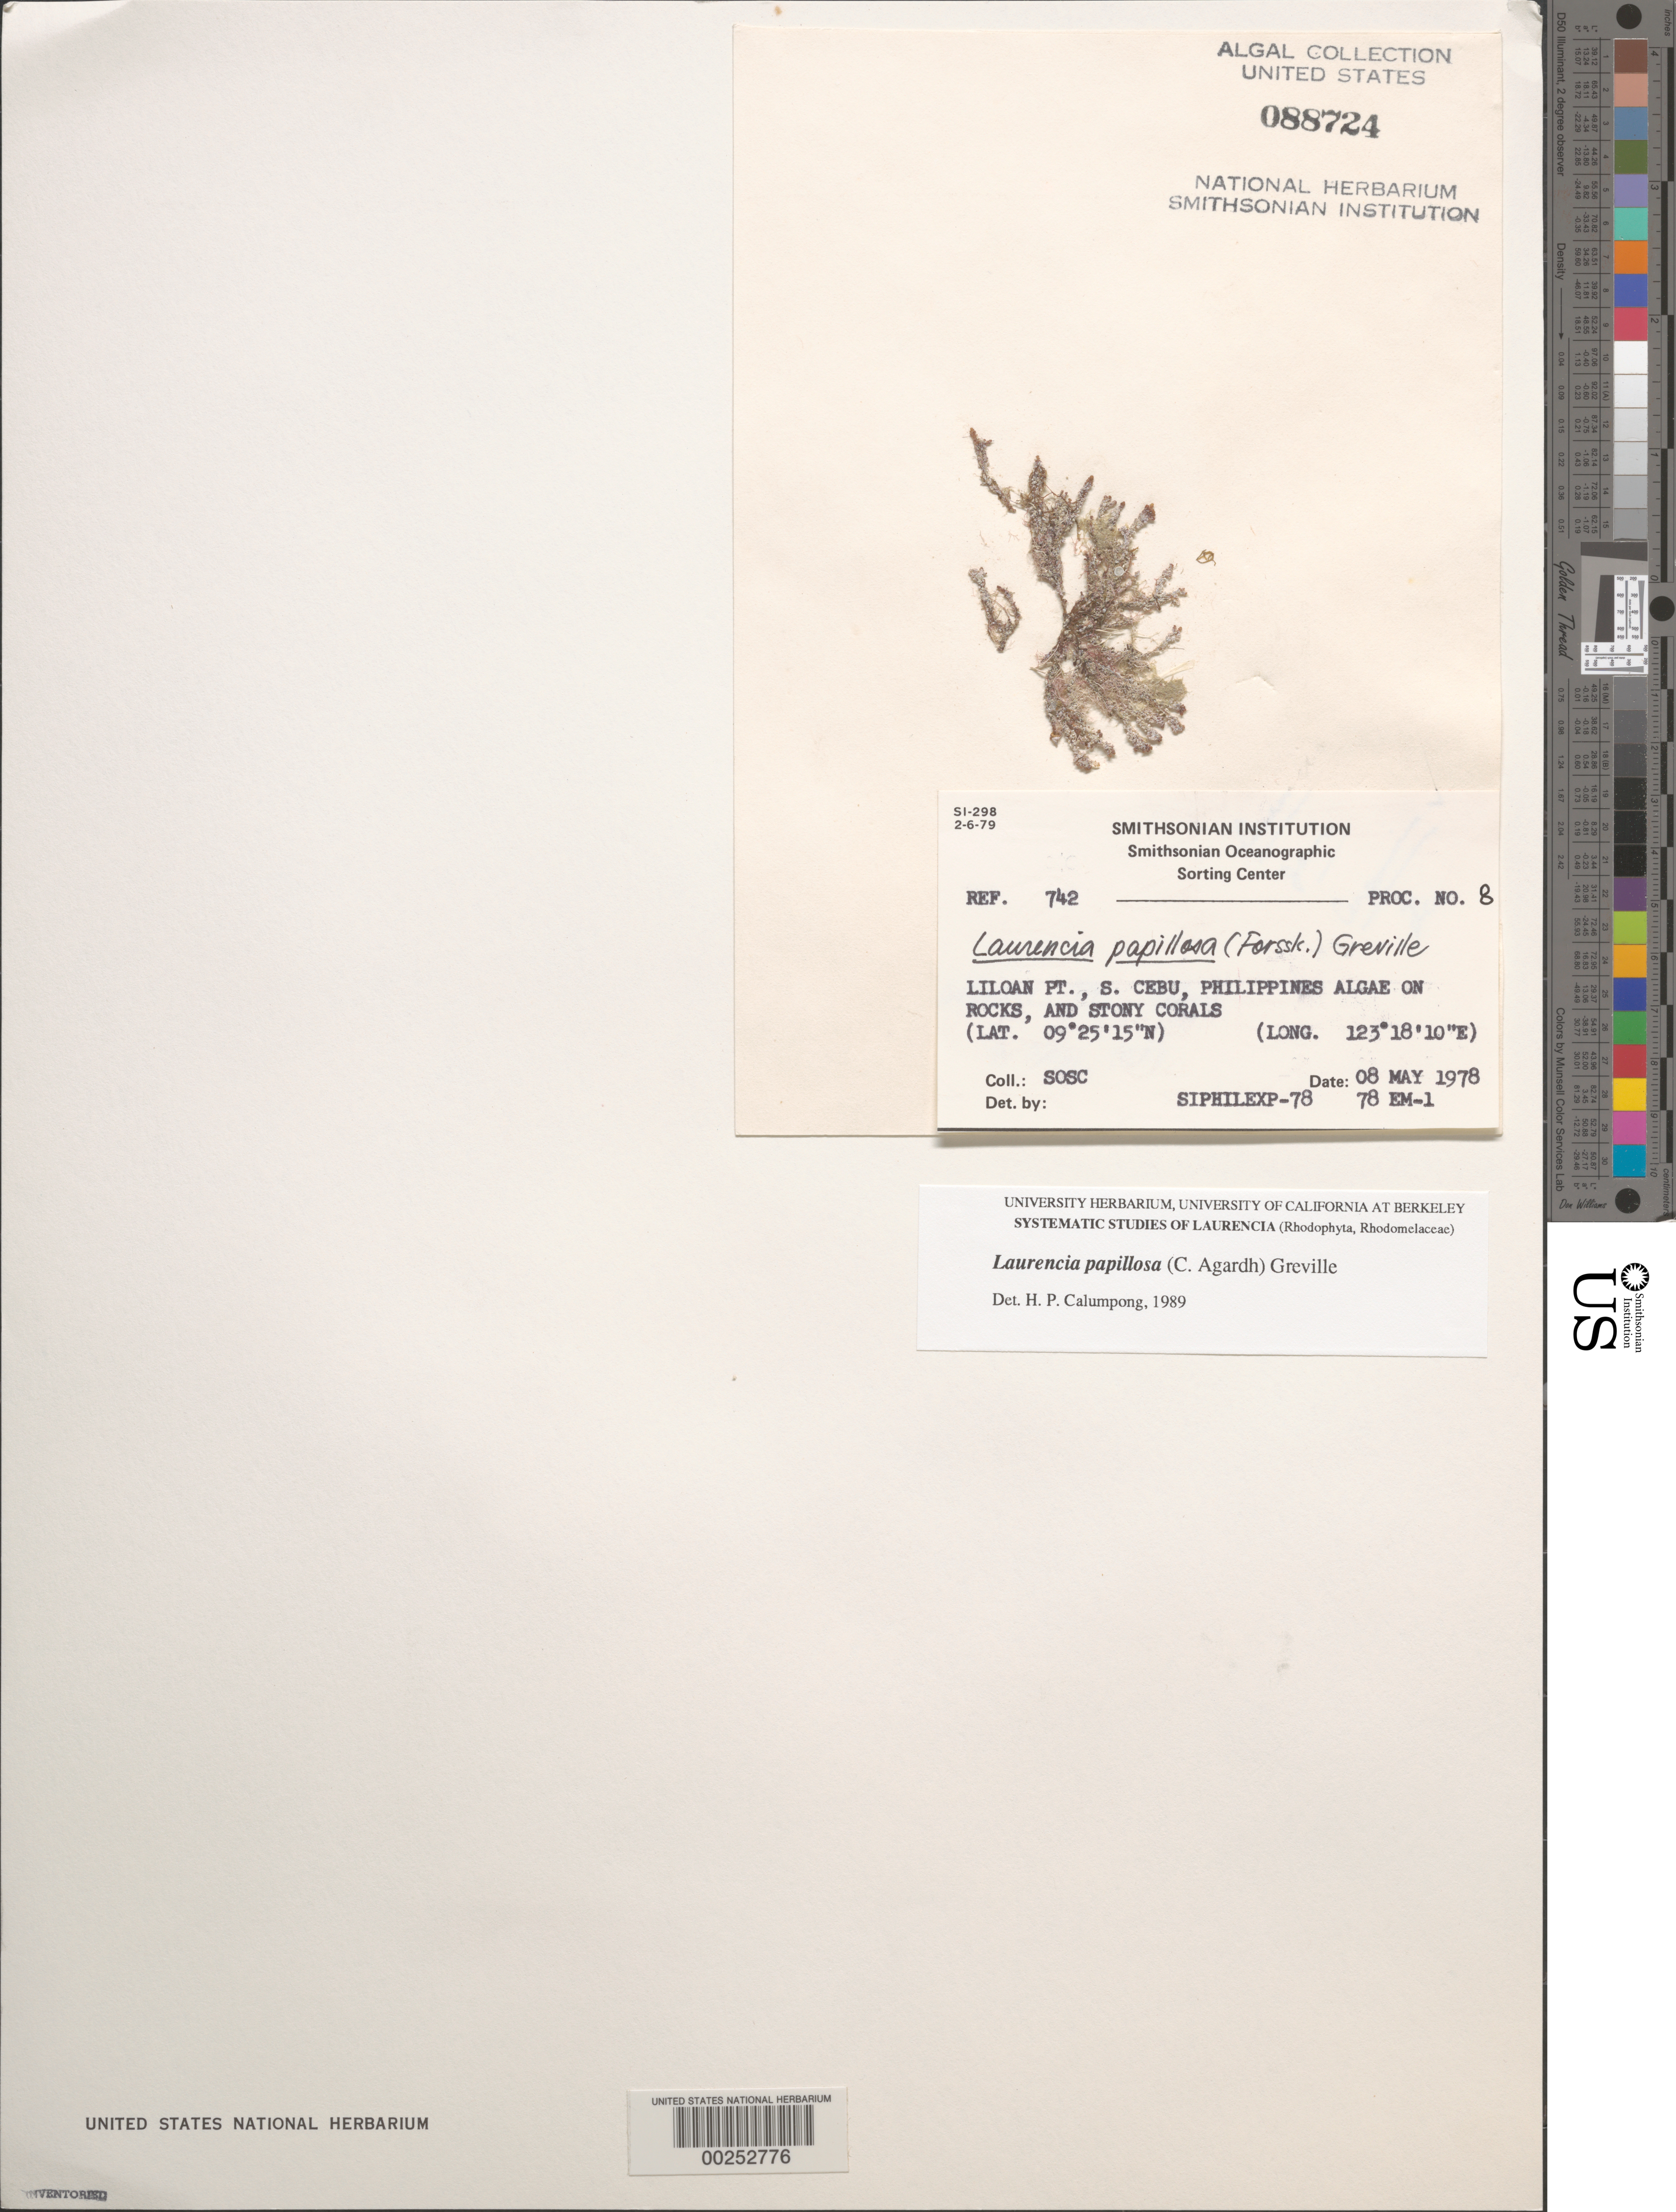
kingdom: Plantae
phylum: Rhodophyta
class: Florideophyceae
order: Ceramiales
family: Rhodomelaceae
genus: Palisada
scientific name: Palisada perforata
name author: (Bory) K.W. Nam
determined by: Algae name updating Project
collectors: SOSC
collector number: Station 78 Em-1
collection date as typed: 08 May 1978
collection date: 1978-05-08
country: Philippines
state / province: Central Visayas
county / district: Cebu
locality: Liloan point, cebu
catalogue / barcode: US 88724